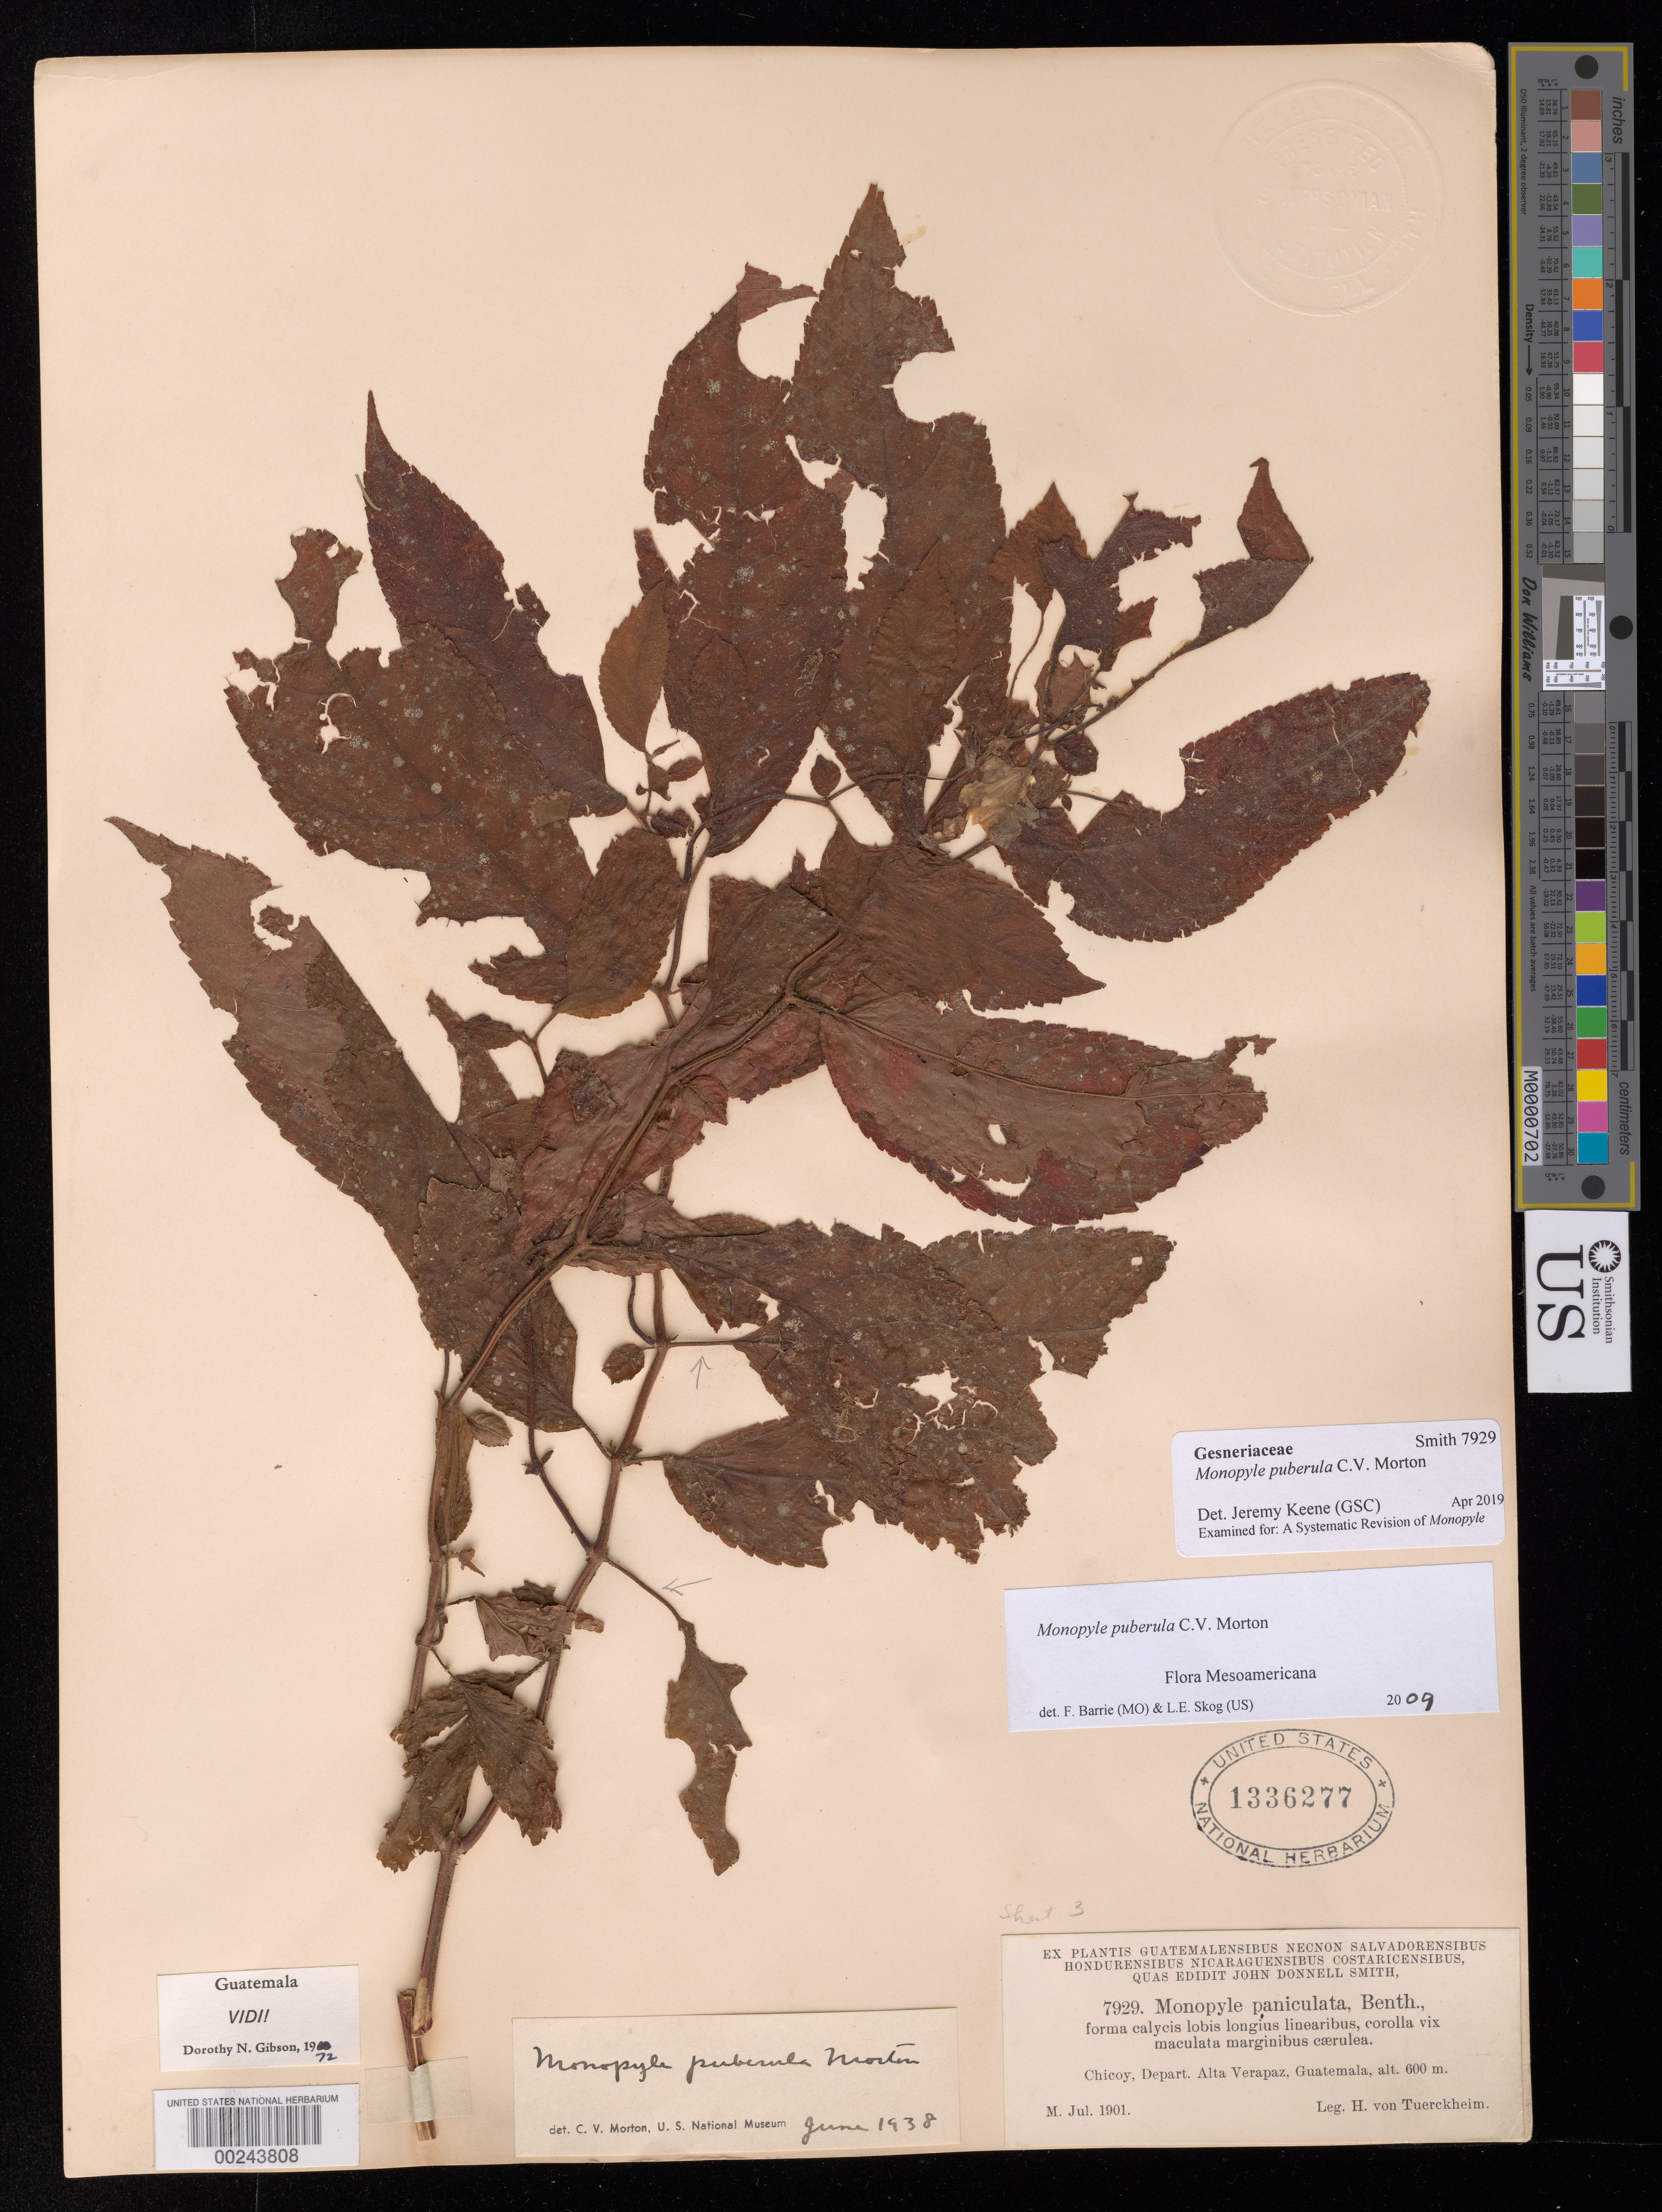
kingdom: Plantae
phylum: Tracheophyta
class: Magnoliopsida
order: Lamiales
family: Gesneriaceae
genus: Monopyle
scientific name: Monopyle puberula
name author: C.V. Morton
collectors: H. von Türckheim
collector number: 7929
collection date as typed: Jul 1901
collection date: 1901-07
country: Guatemala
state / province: Alta Verapaz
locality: Chicoy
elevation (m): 600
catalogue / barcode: US 1336277